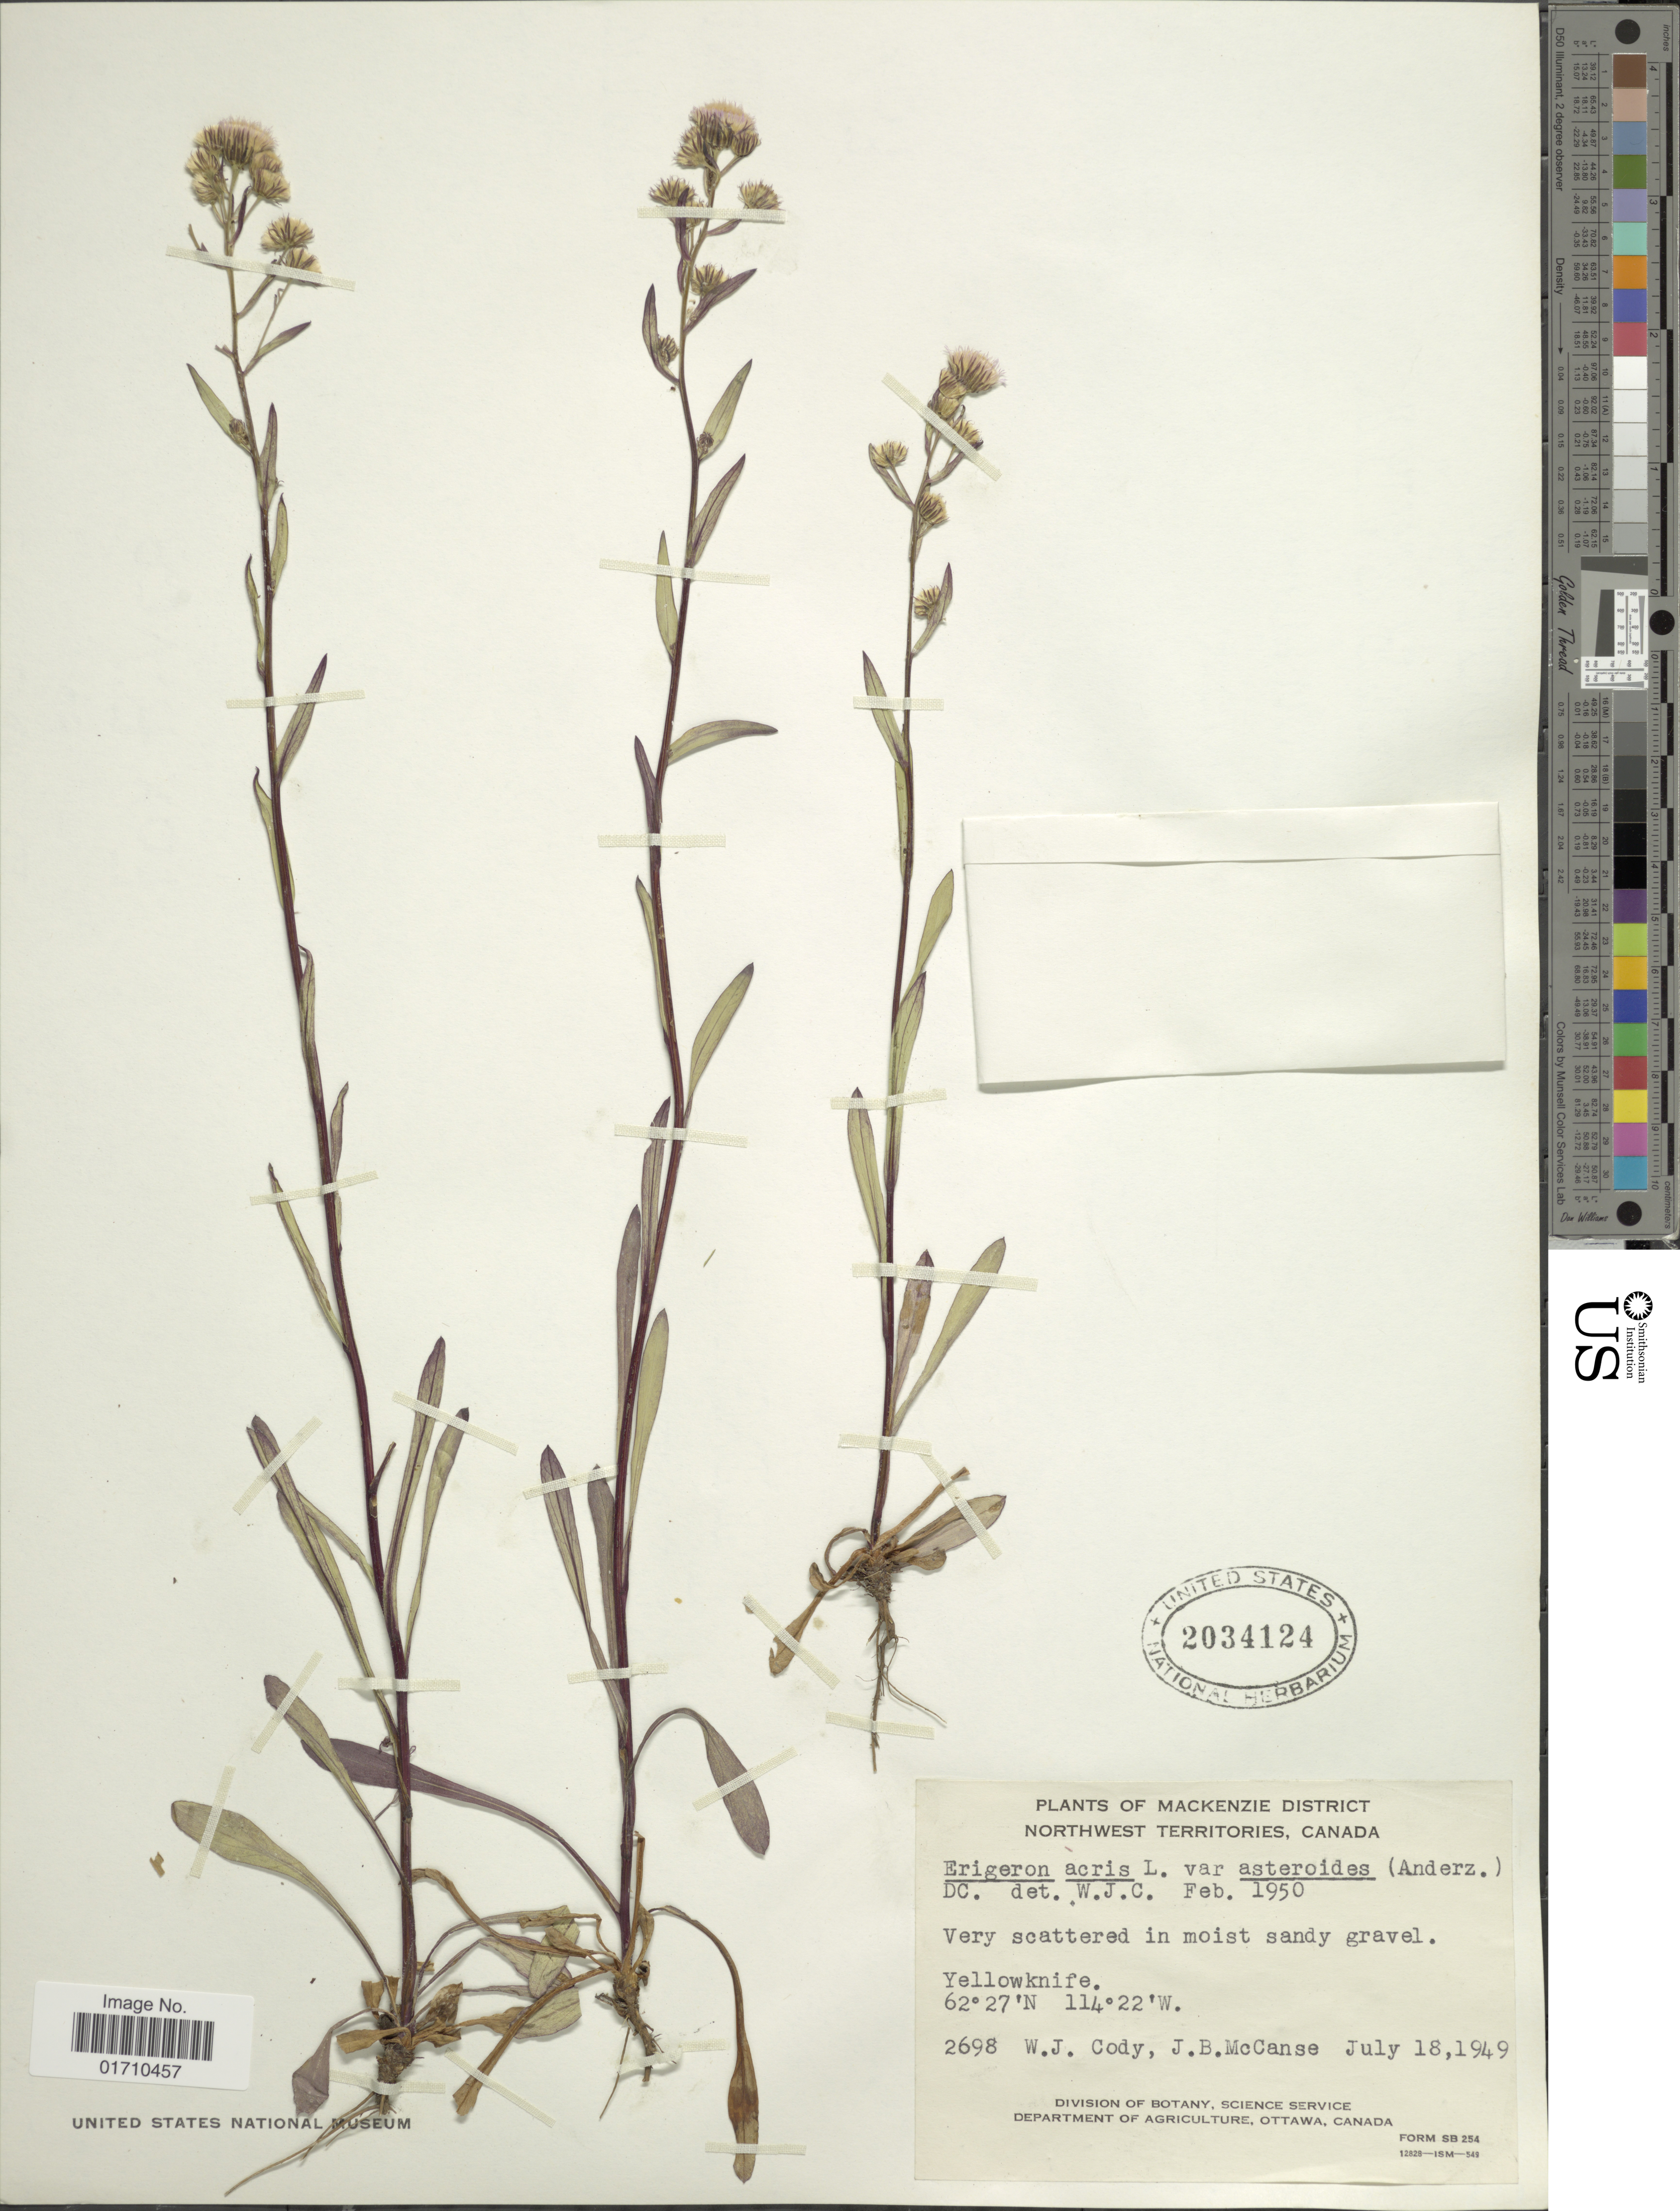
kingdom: Plantae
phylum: Tracheophyta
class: Magnoliopsida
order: Asterales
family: Asteraceae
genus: Erigeron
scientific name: Erigeron acris var. asteroides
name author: (Andrz.) DC.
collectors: W. Cody & J. McCanse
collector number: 2698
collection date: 1949-07-18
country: Canada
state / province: Northwest Territories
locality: Mackenzie District, Yellowknife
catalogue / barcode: US 2034124